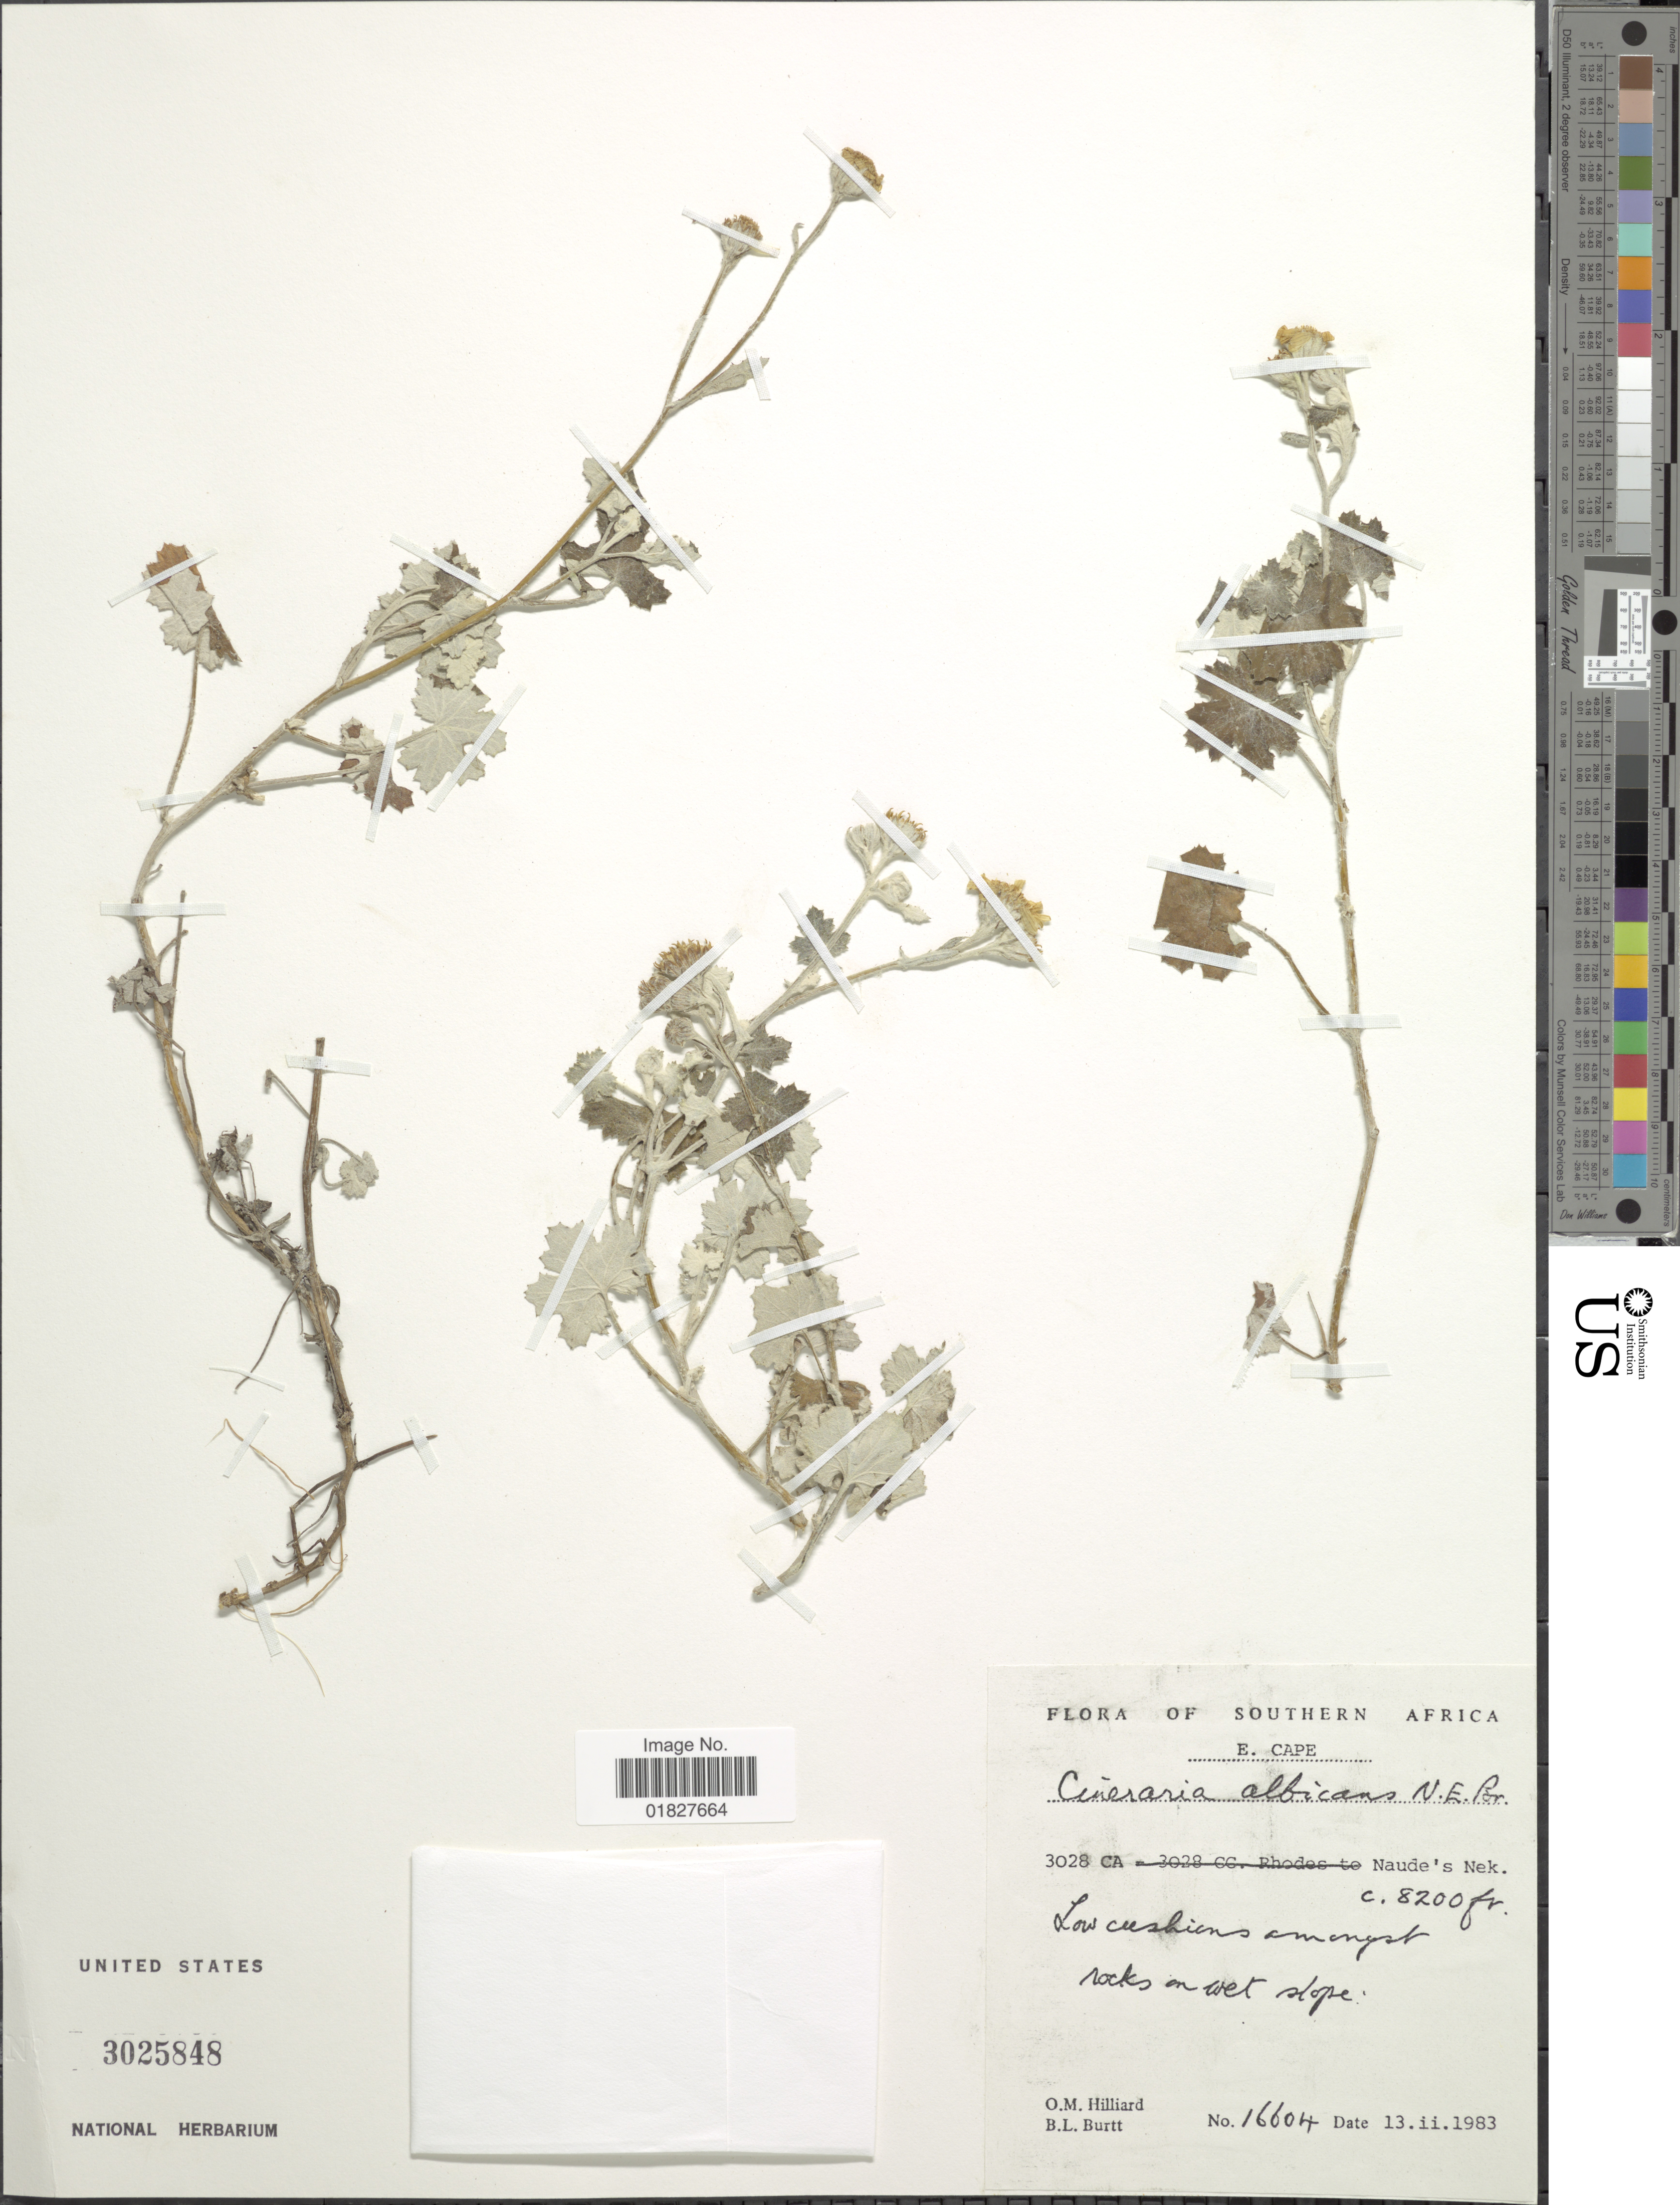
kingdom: Plantae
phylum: Tracheophyta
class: Magnoliopsida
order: Asterales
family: Asteraceae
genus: Cineraria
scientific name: Cineraria albicans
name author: N.E. Br.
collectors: O. M. Hilliard & B. L. Burtt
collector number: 16604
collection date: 1983-02-13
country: South Africa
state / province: Eastern Cape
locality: Southern Africa, E. Cape, 3028 CA, Naude's Nek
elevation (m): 2499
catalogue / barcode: US 3025848